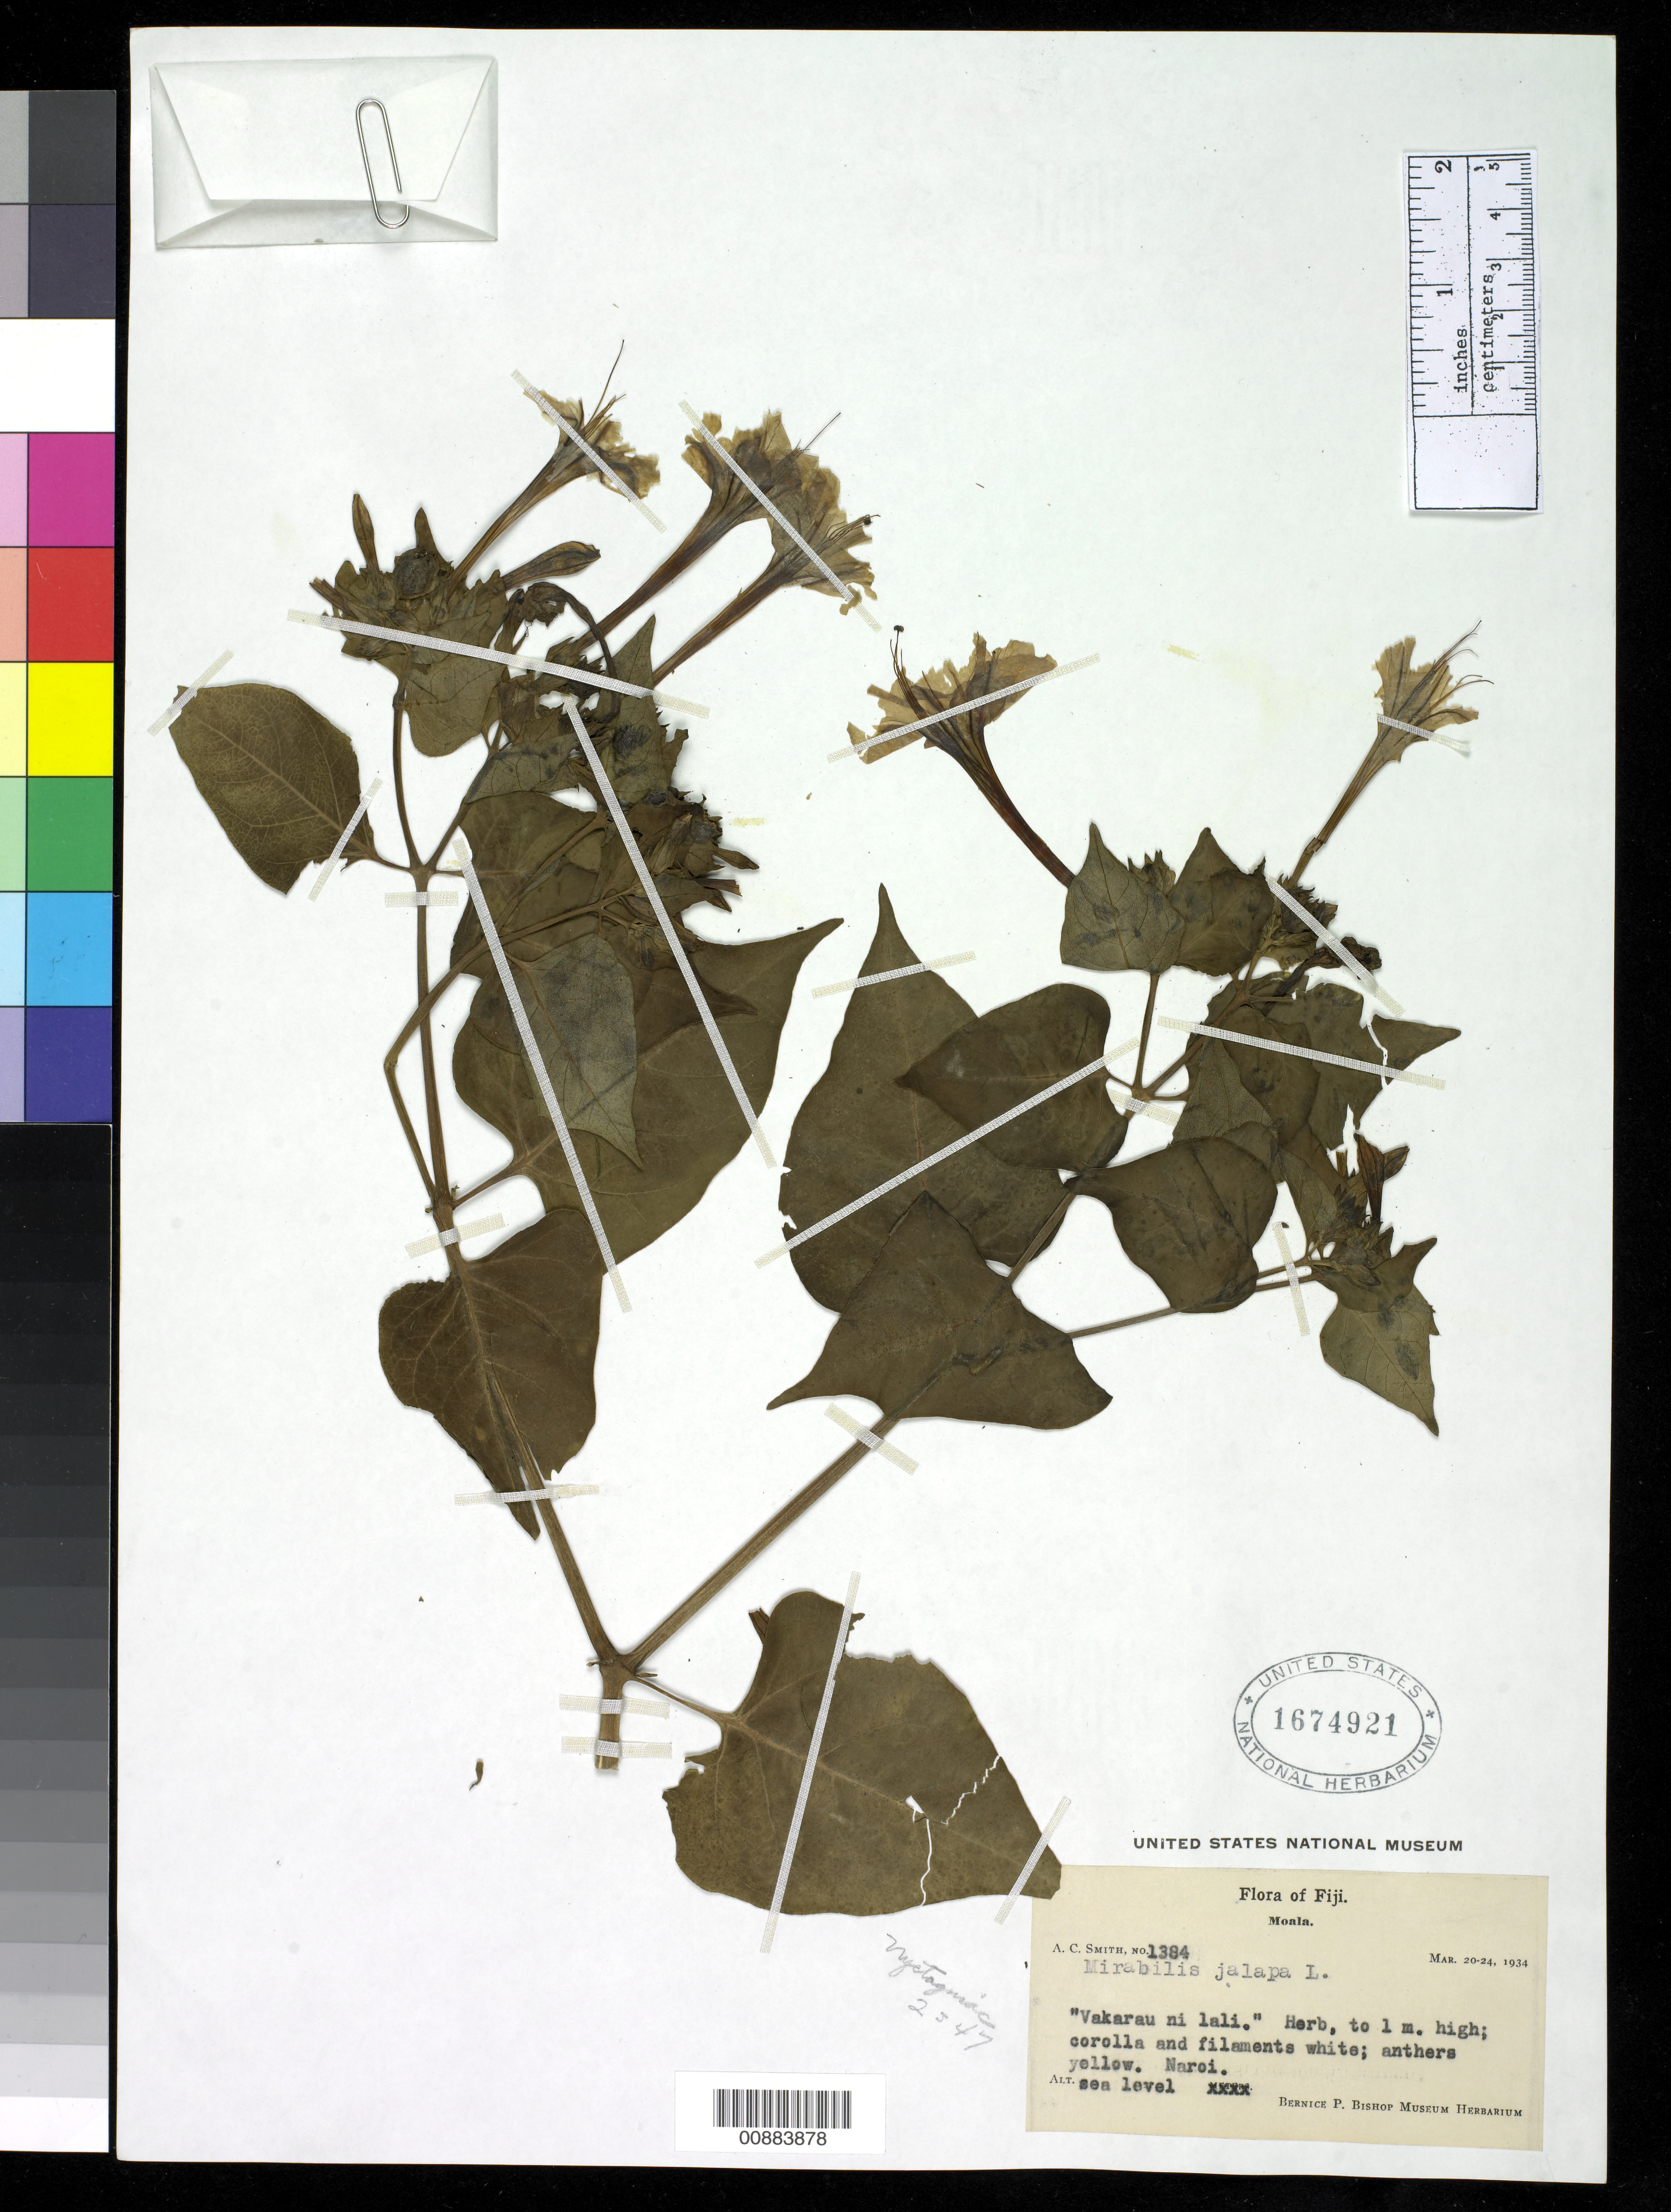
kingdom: Plantae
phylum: Tracheophyta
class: Magnoliopsida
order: Caryophyllales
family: Nyctaginaceae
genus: Mirabilis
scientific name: Mirabilis jalapa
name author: L.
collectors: C. A. Smith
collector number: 1384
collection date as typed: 20 Mar 1934 to 24 Mar 1934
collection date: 1934-03-20/1934-03-24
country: Fiji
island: Moala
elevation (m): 0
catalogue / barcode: US 1674921